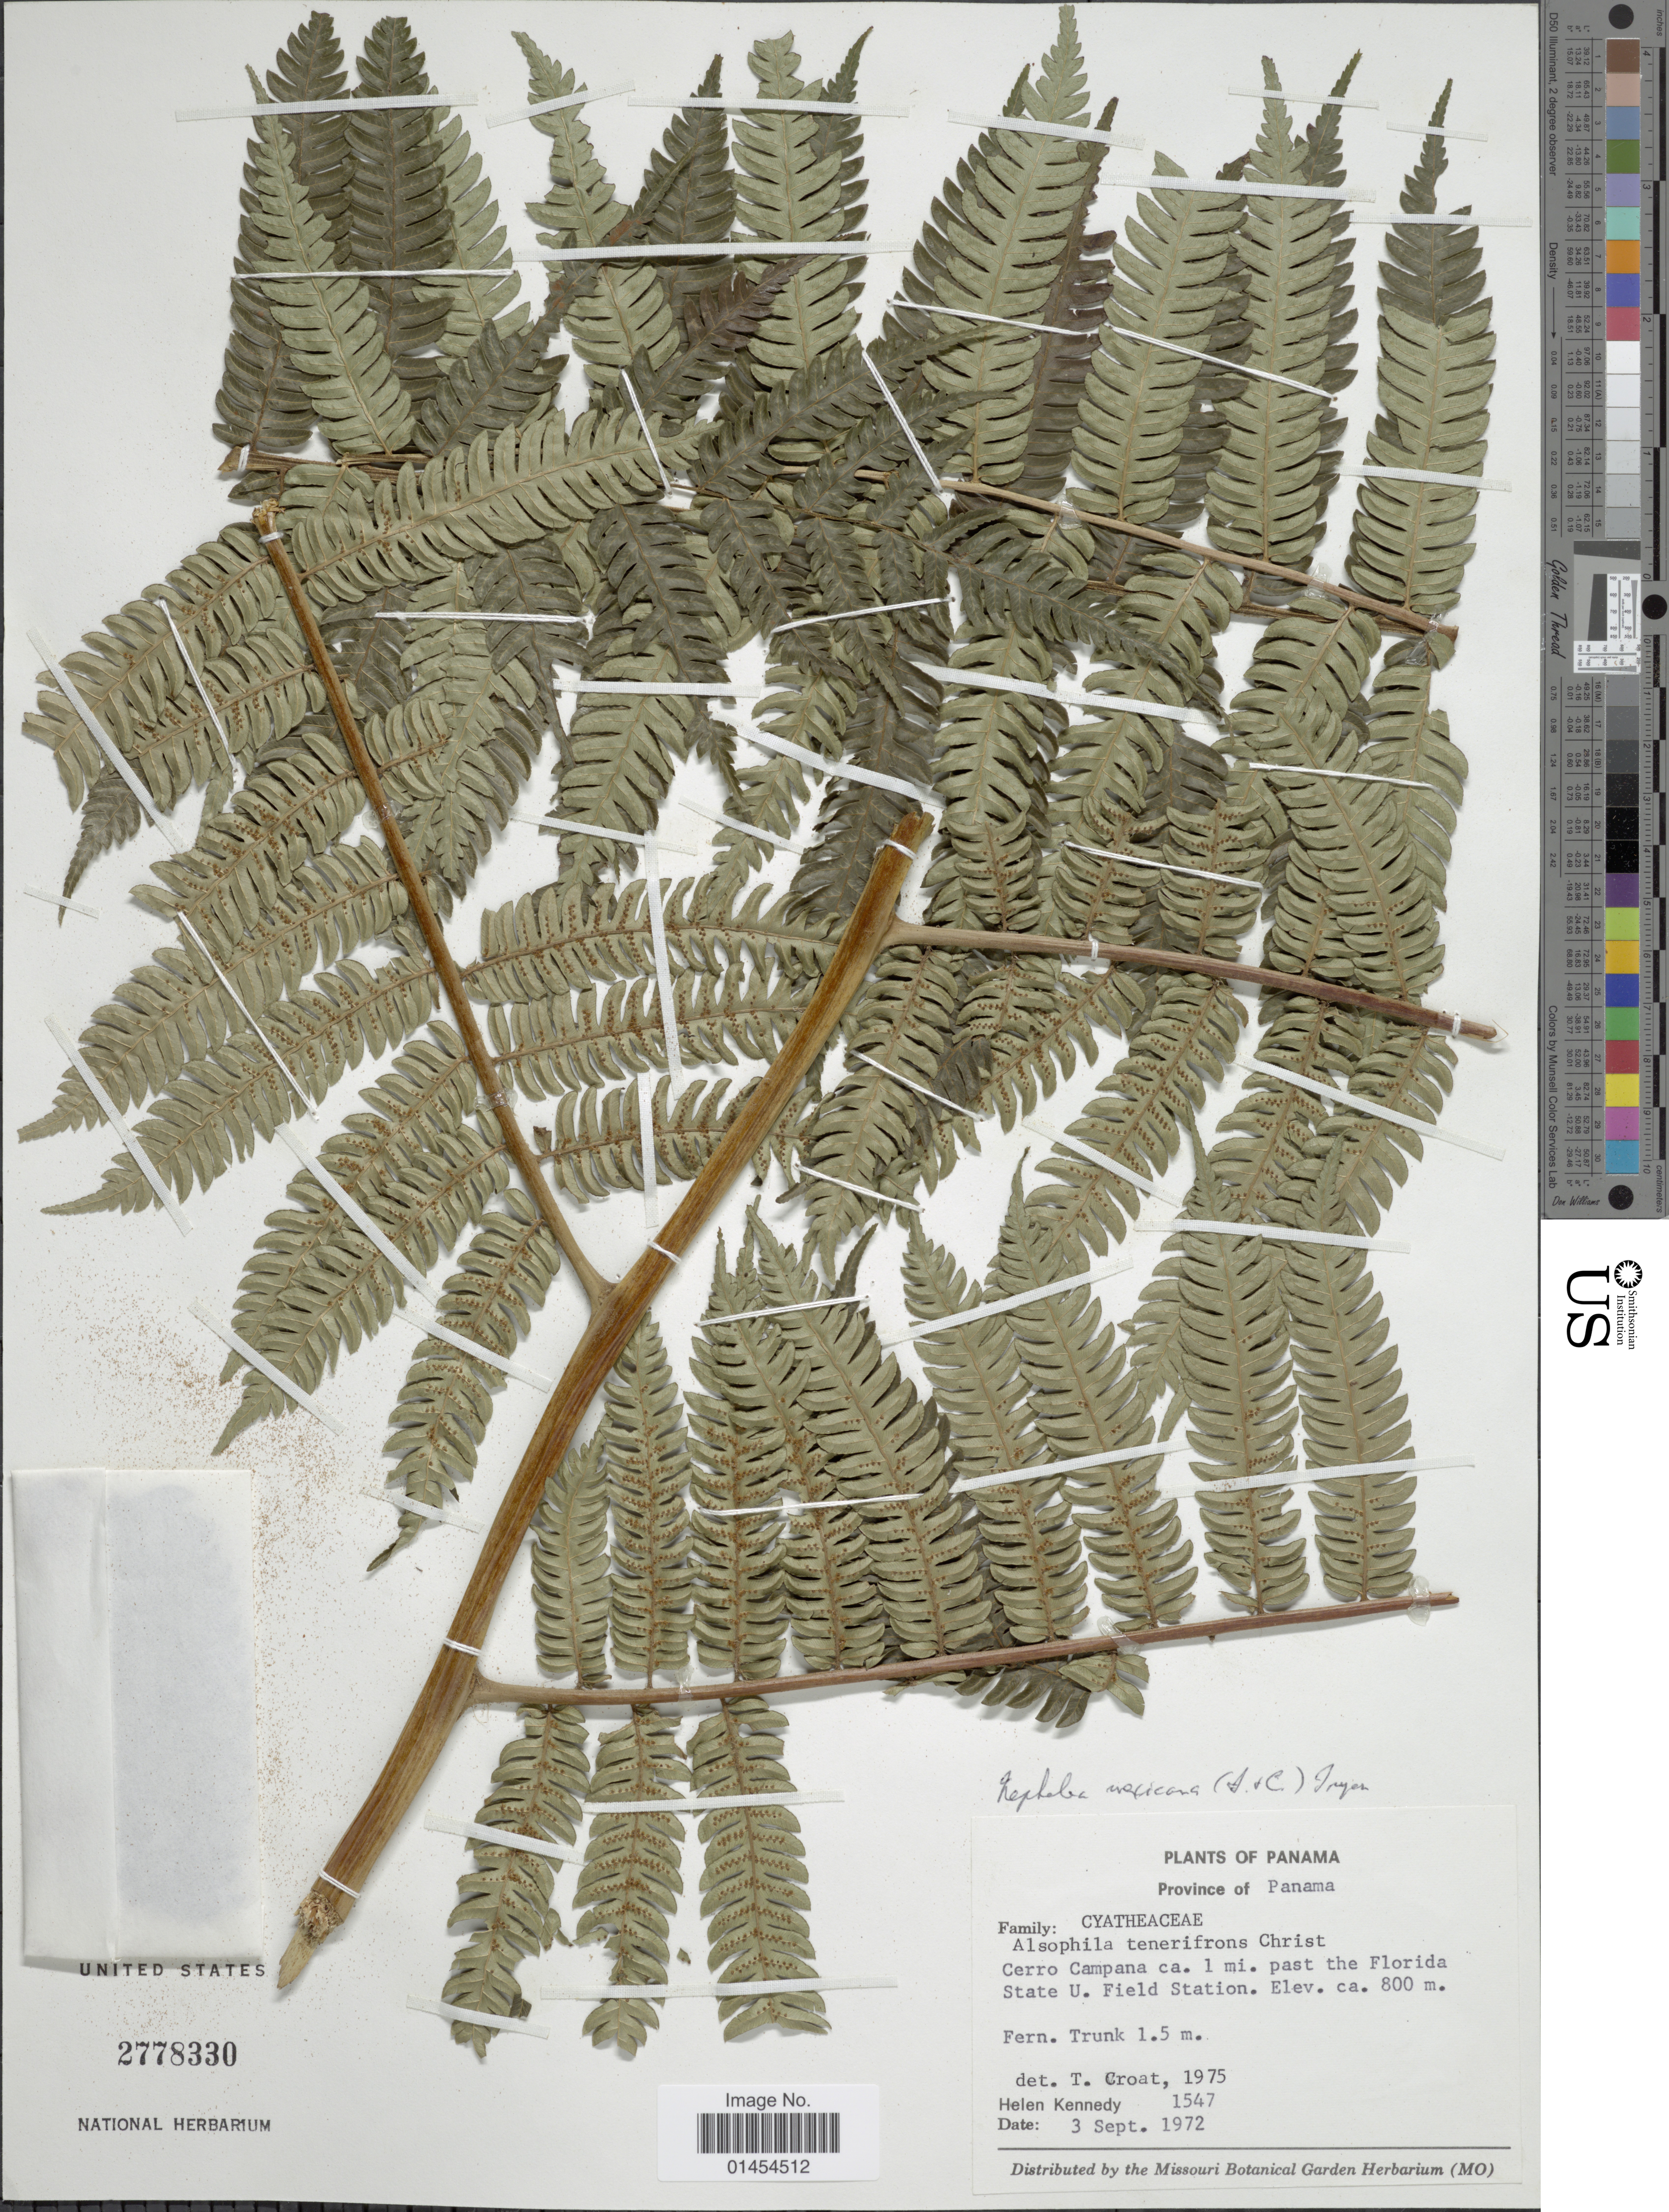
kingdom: Plantae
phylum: Tracheophyta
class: Polypodiopsida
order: Cyatheales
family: Cyatheaceae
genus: Alsophila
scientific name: Alsophila firma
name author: (Baker) D.S. Conant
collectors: H. Kennedy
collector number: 1547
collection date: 1972-09-03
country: Panama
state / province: Panamá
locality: Cerro Campana ca. 1 mi. past the Florida State U. Field Station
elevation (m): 800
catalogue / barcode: US 2778330